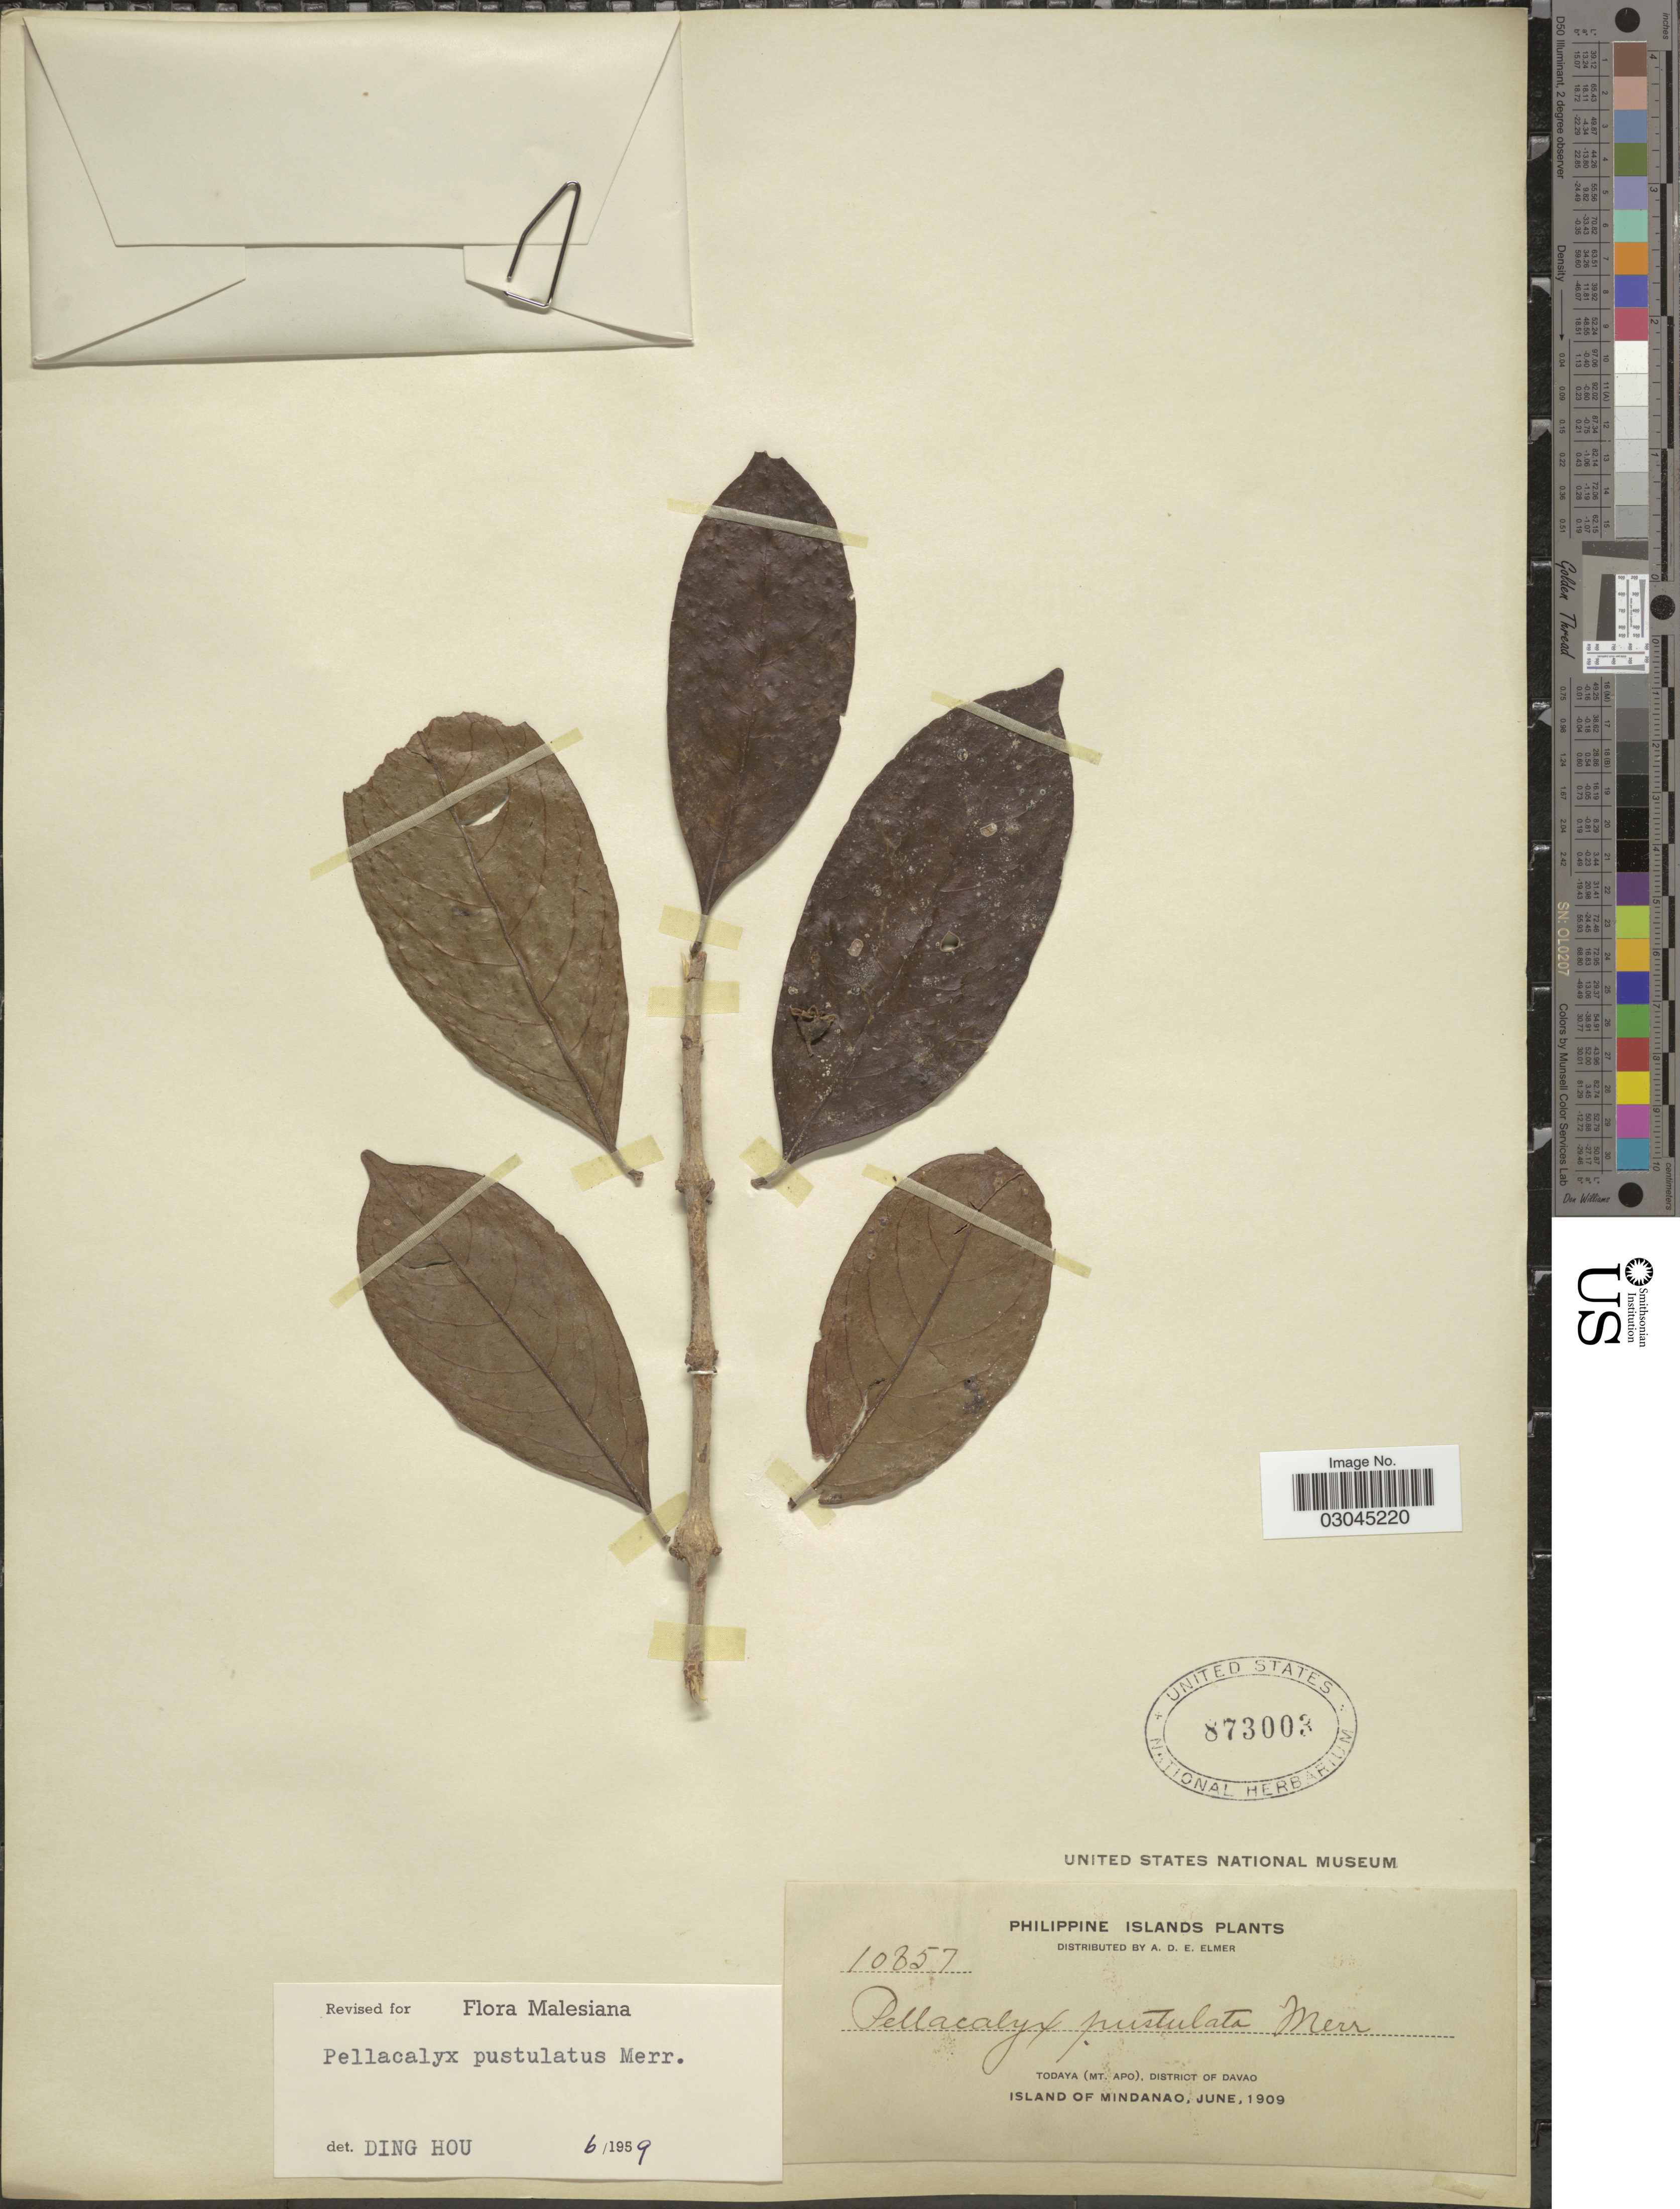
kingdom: Plantae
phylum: Tracheophyta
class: Magnoliopsida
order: Malpighiales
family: Rhizophoraceae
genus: Pellacalyx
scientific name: Pellacalyx pustulata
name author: Merr.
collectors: A. D. E. Elmer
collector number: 10357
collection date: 1909-06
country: Philippines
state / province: Davao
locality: Todaya (Mt. Apo), District of Davao. Island of Mindanao.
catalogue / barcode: US 873003